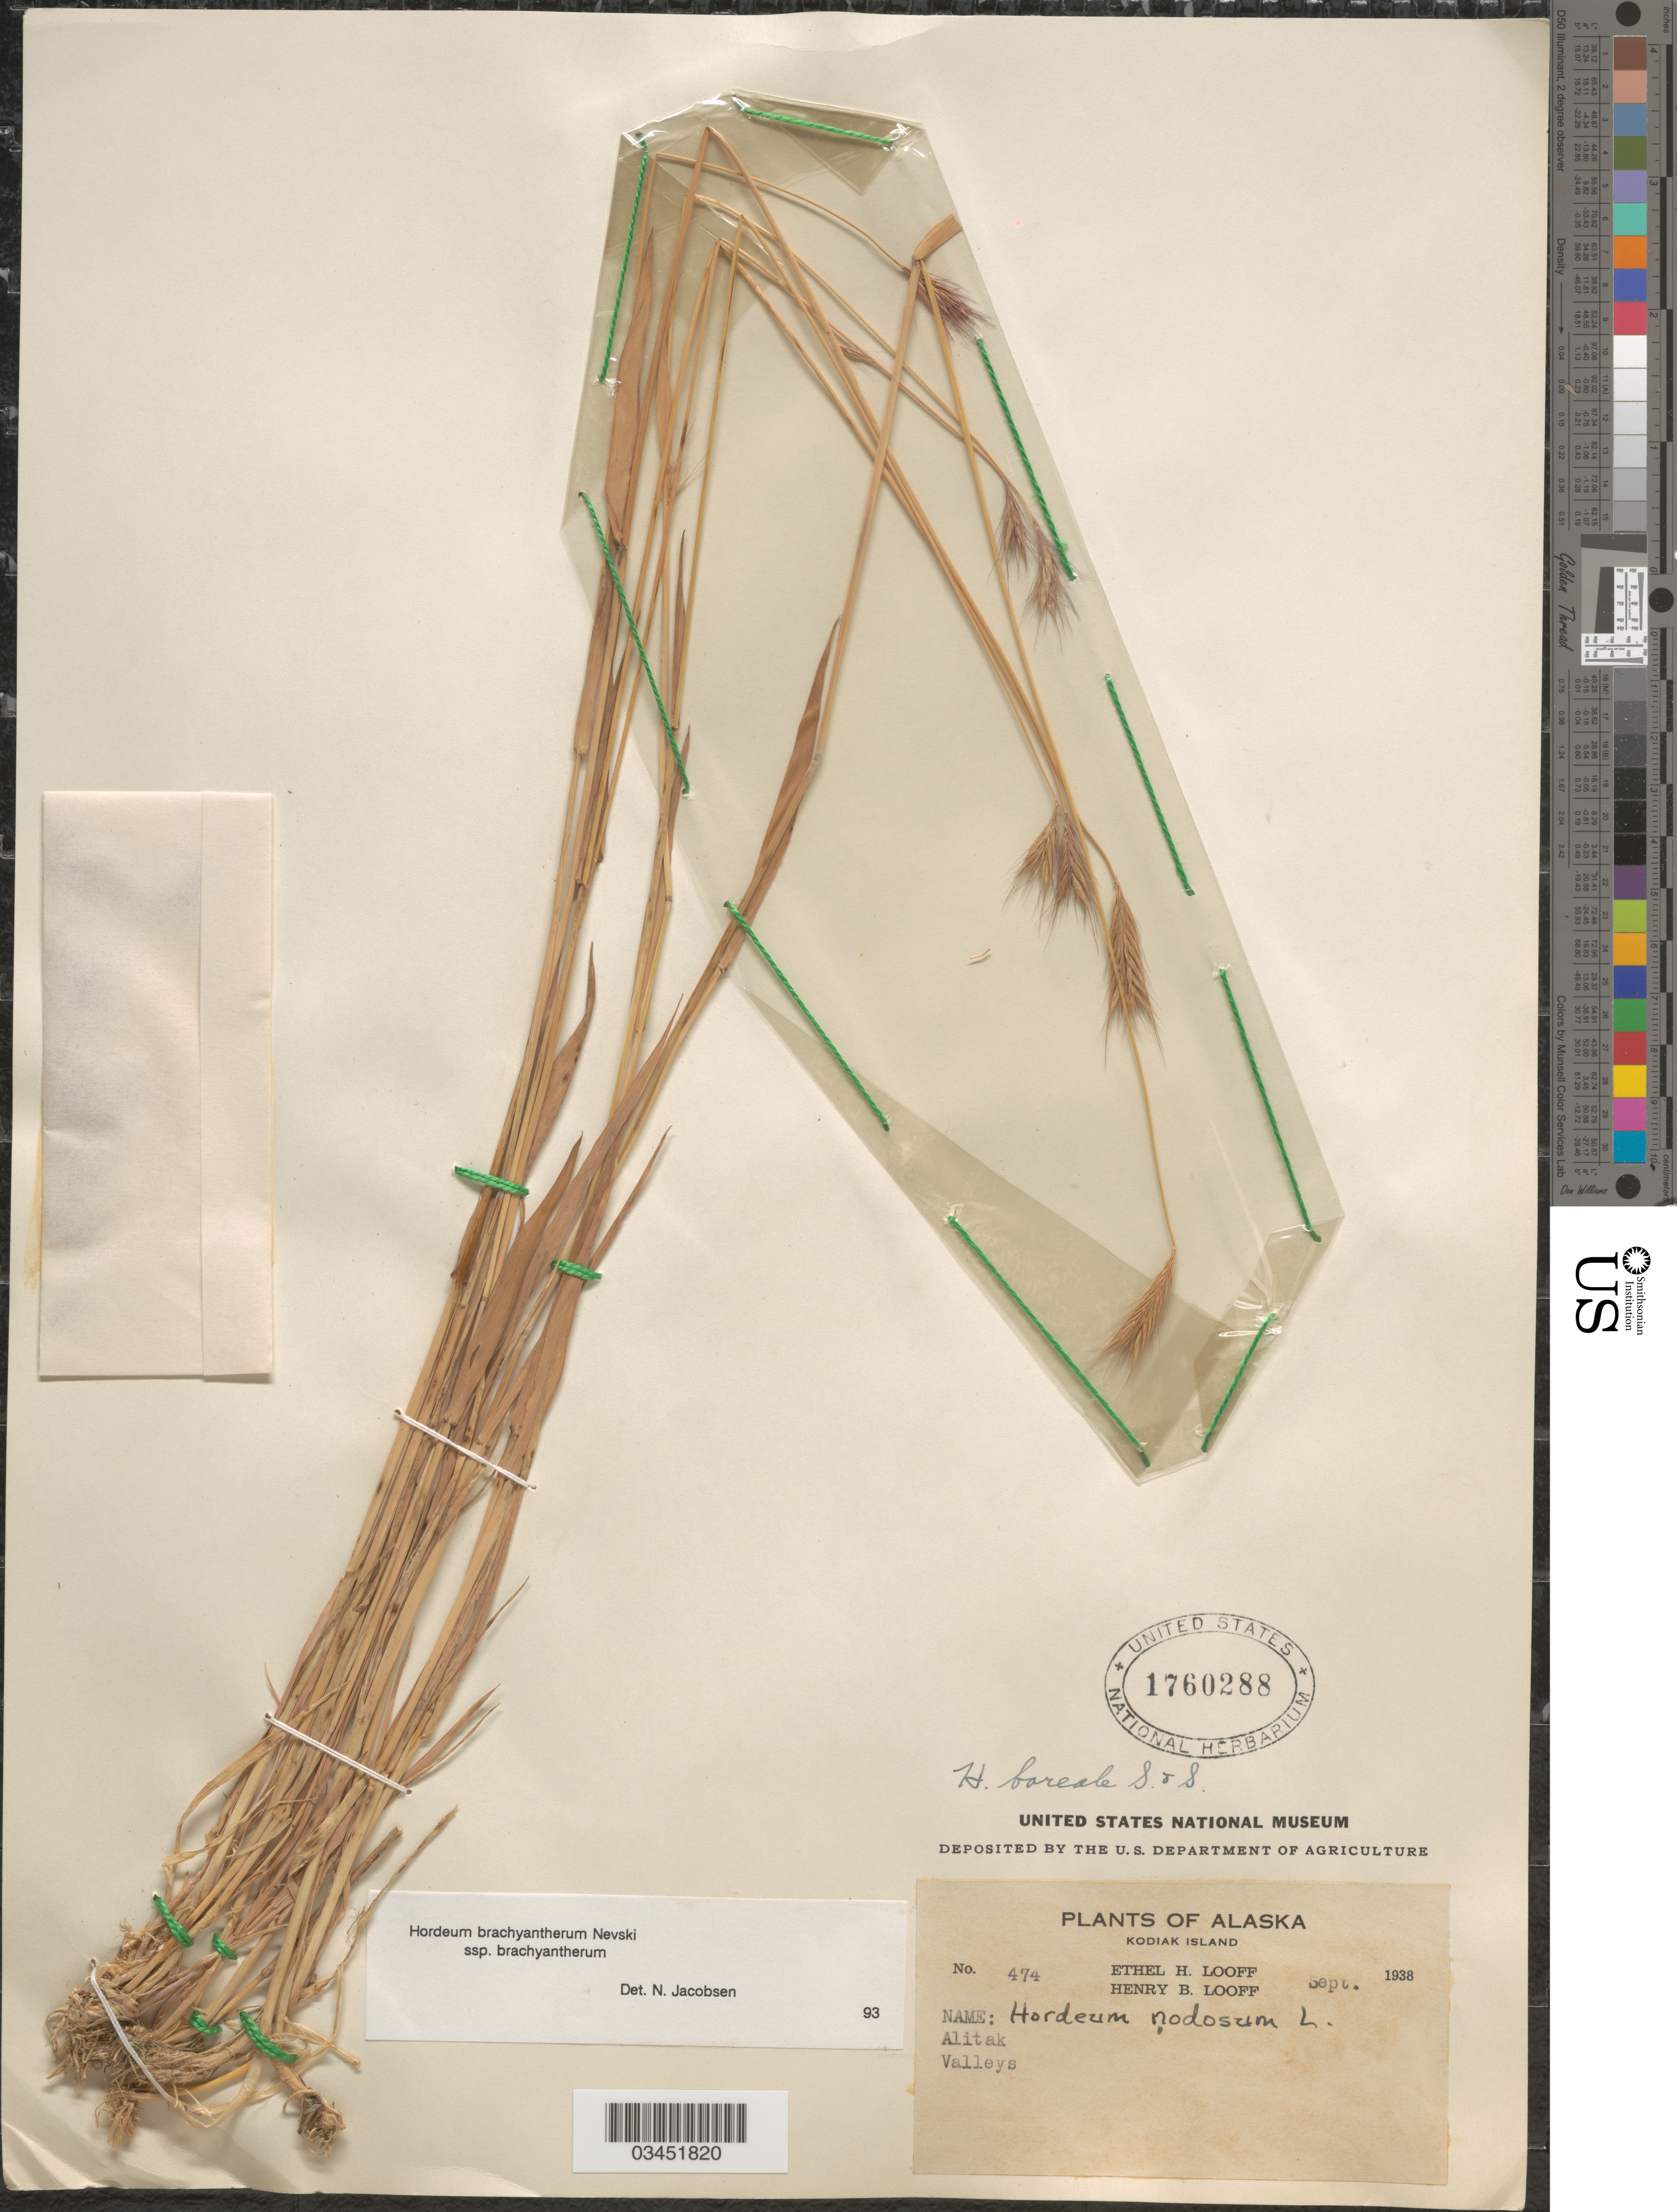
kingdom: Plantae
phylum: Tracheophyta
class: Liliopsida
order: Poales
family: Poaceae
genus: Hordeum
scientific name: Hordeum brachyantherum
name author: Nevski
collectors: E. Looff & H. Looff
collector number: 474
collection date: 1938-09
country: United States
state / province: Alaska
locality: Kodiak Island. Alitak. Valleys.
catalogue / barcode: US 1760288